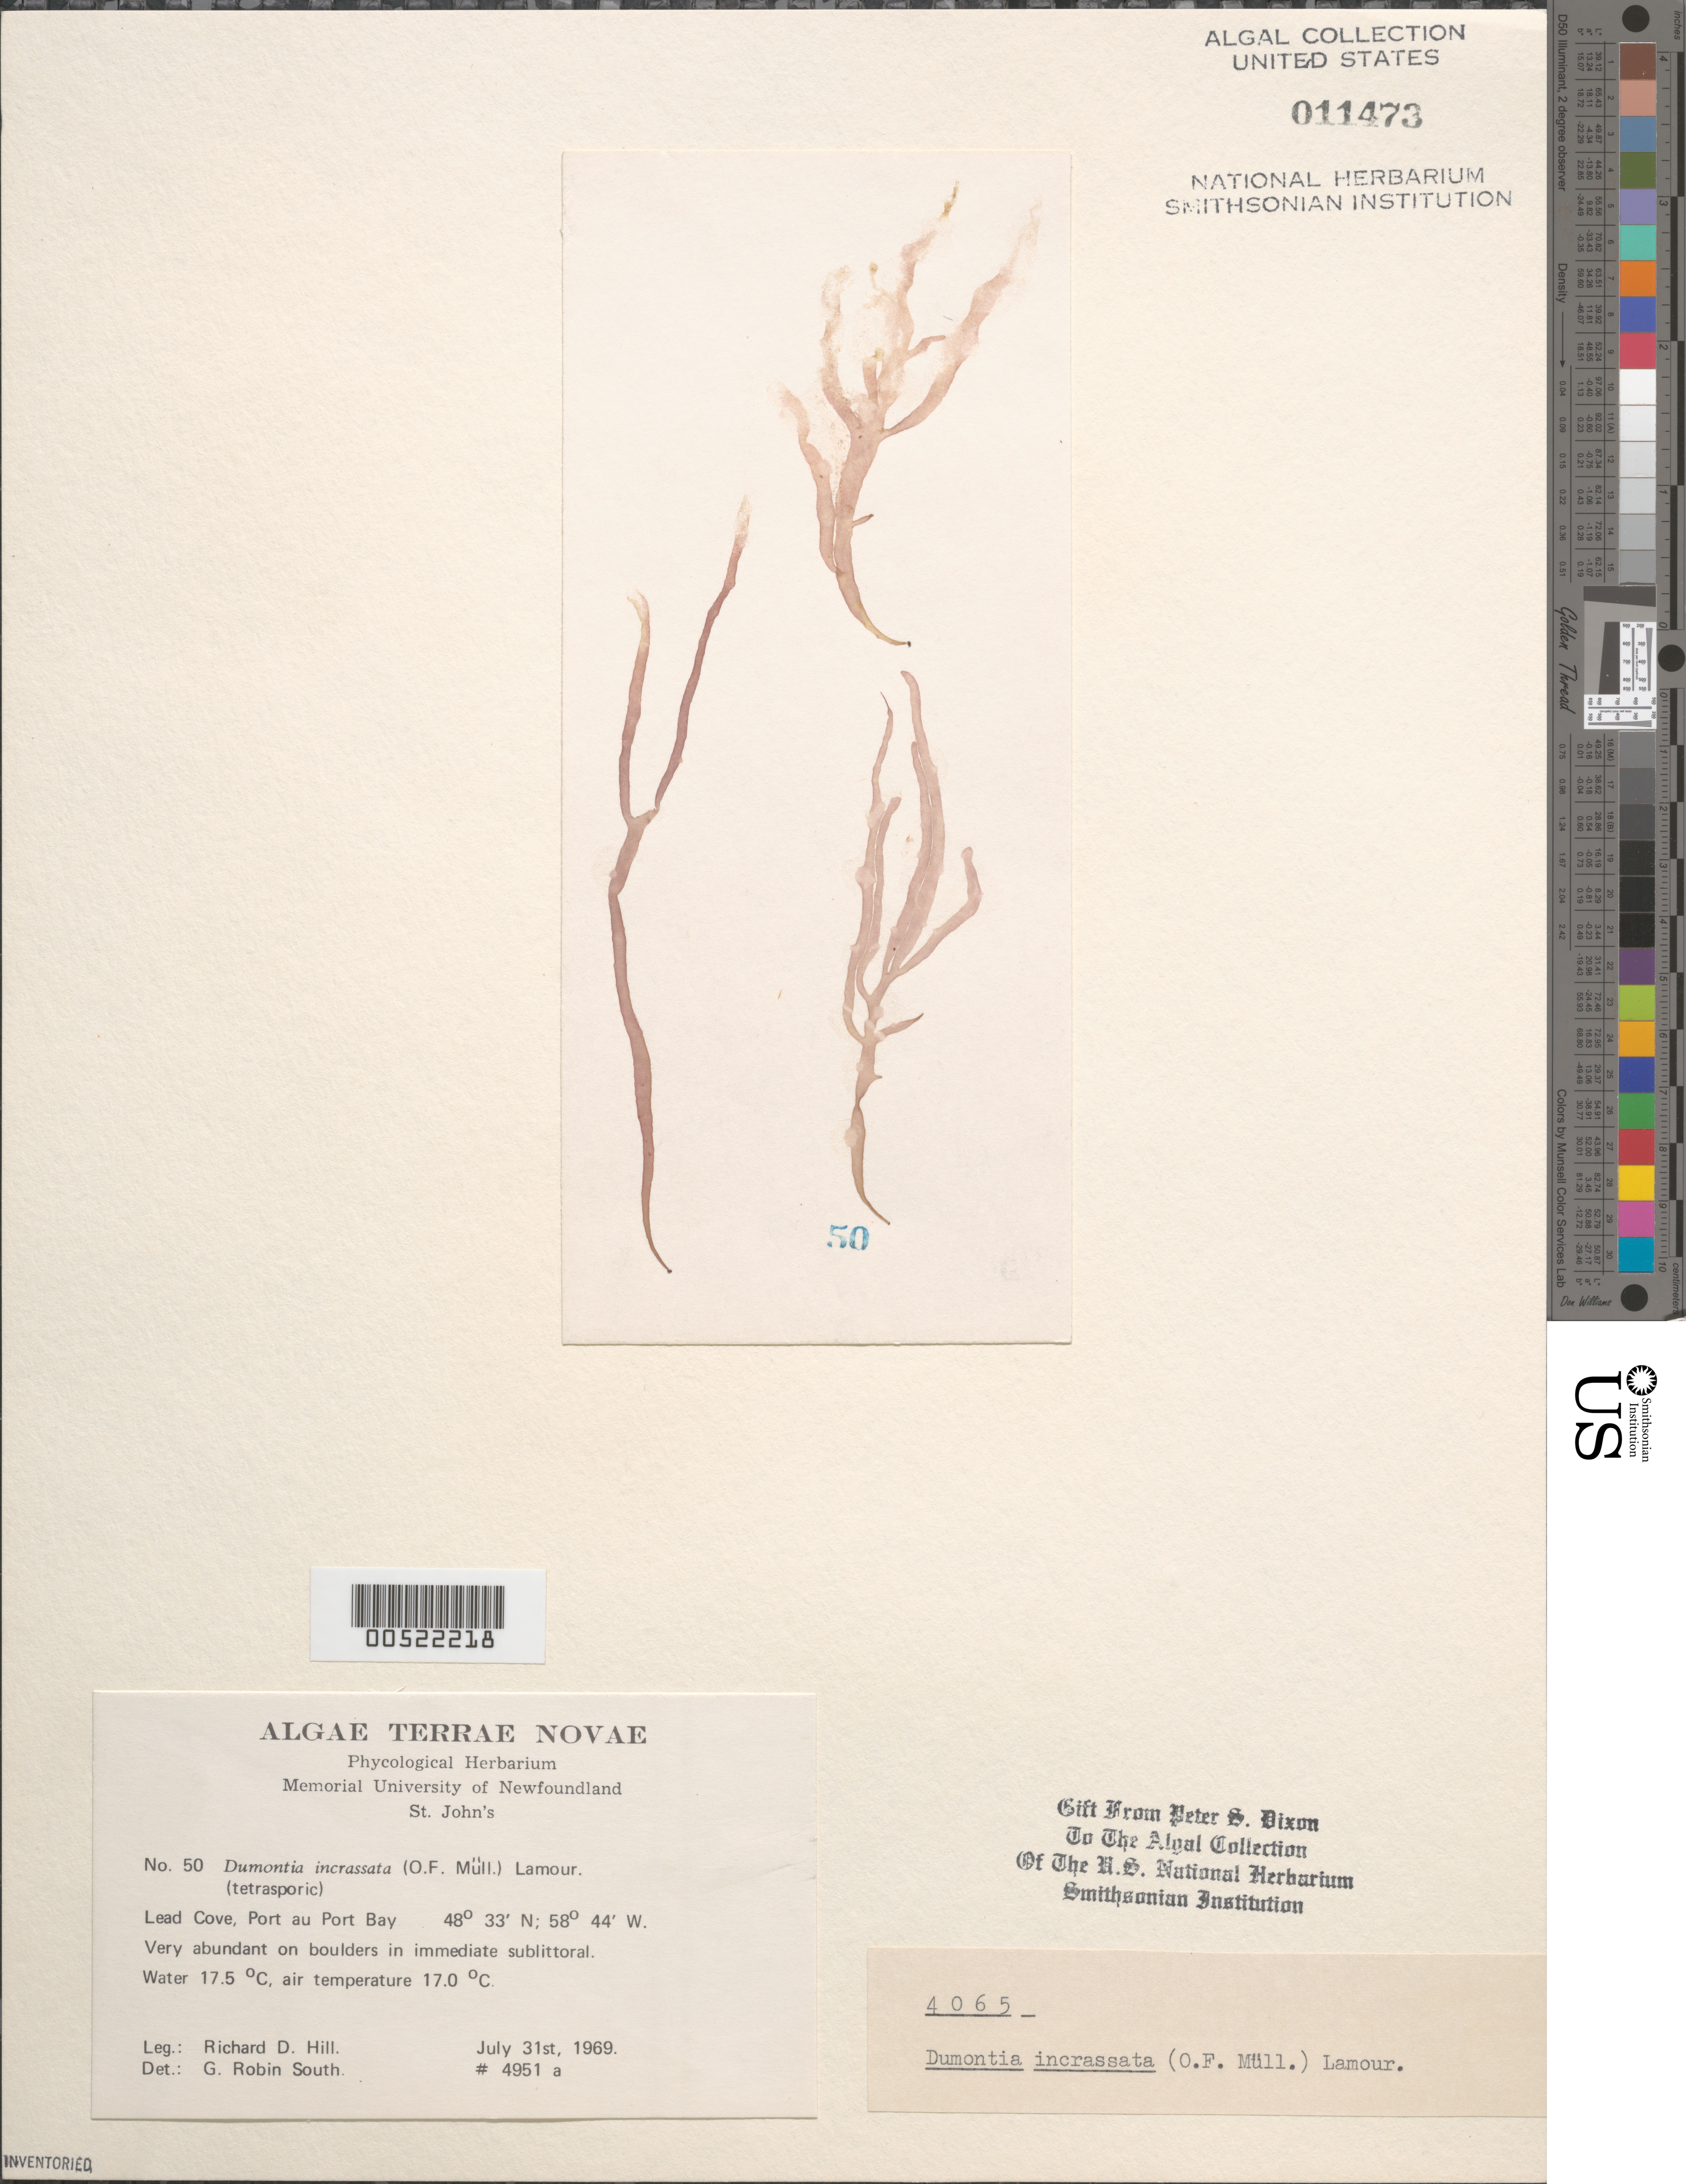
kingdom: Plantae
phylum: Rhodophyta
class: Florideophyceae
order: Gigartinales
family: Dumontiaceae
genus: Dumontia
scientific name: Dumontia contorta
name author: (S.G. Gmel.) Rupr.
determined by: Algae name updating Project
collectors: R. D. Hill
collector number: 4951a & PSD 4065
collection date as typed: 31 Jul 1969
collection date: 1969-07-31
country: Canada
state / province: Newfoundland and Labrador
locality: Lead Cove, Port au Port Bay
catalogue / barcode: US 11473